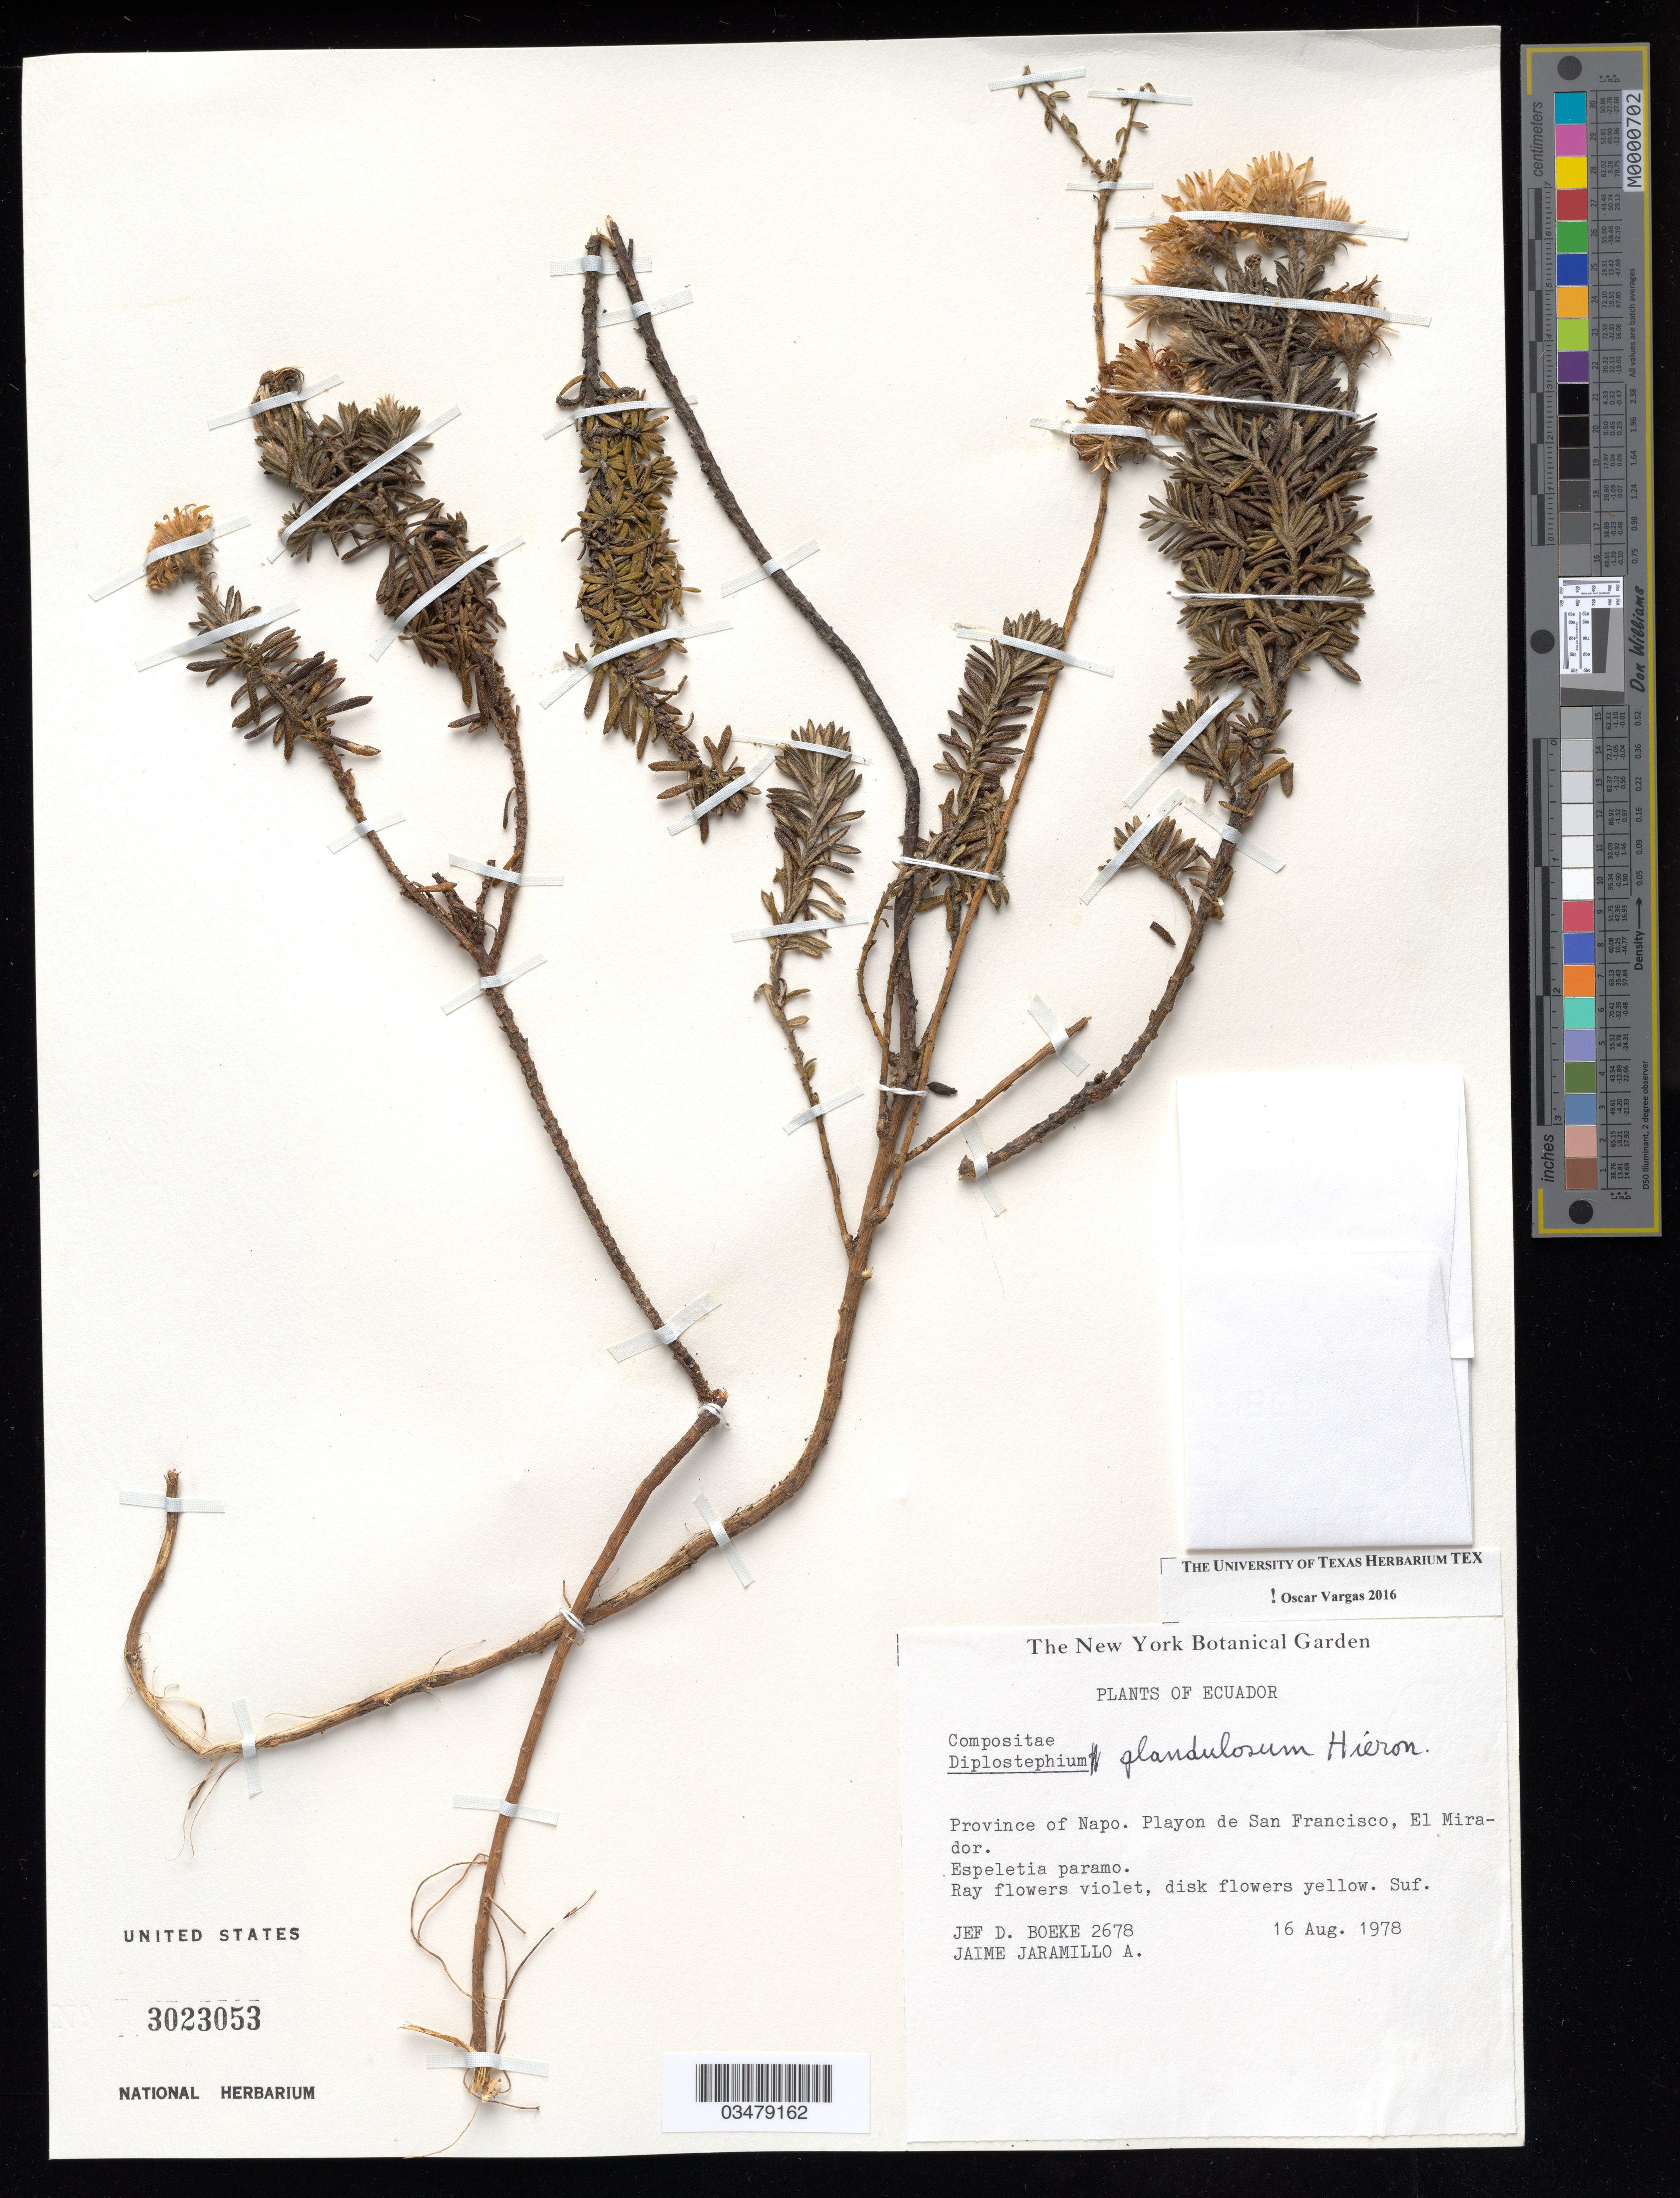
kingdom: Plantae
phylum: Tracheophyta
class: Magnoliopsida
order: Asterales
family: Asteraceae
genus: Diplostephium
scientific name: Diplostephium glandulosum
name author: Hieron.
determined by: Vargas, Oscar M.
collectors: J. D. Boeke & J. L. Jaramillo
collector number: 2678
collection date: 1978-08-16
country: Ecuador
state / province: Napo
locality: Playon de San Francisco, El Mirador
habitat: Espeletia paramo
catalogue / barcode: US 3023053